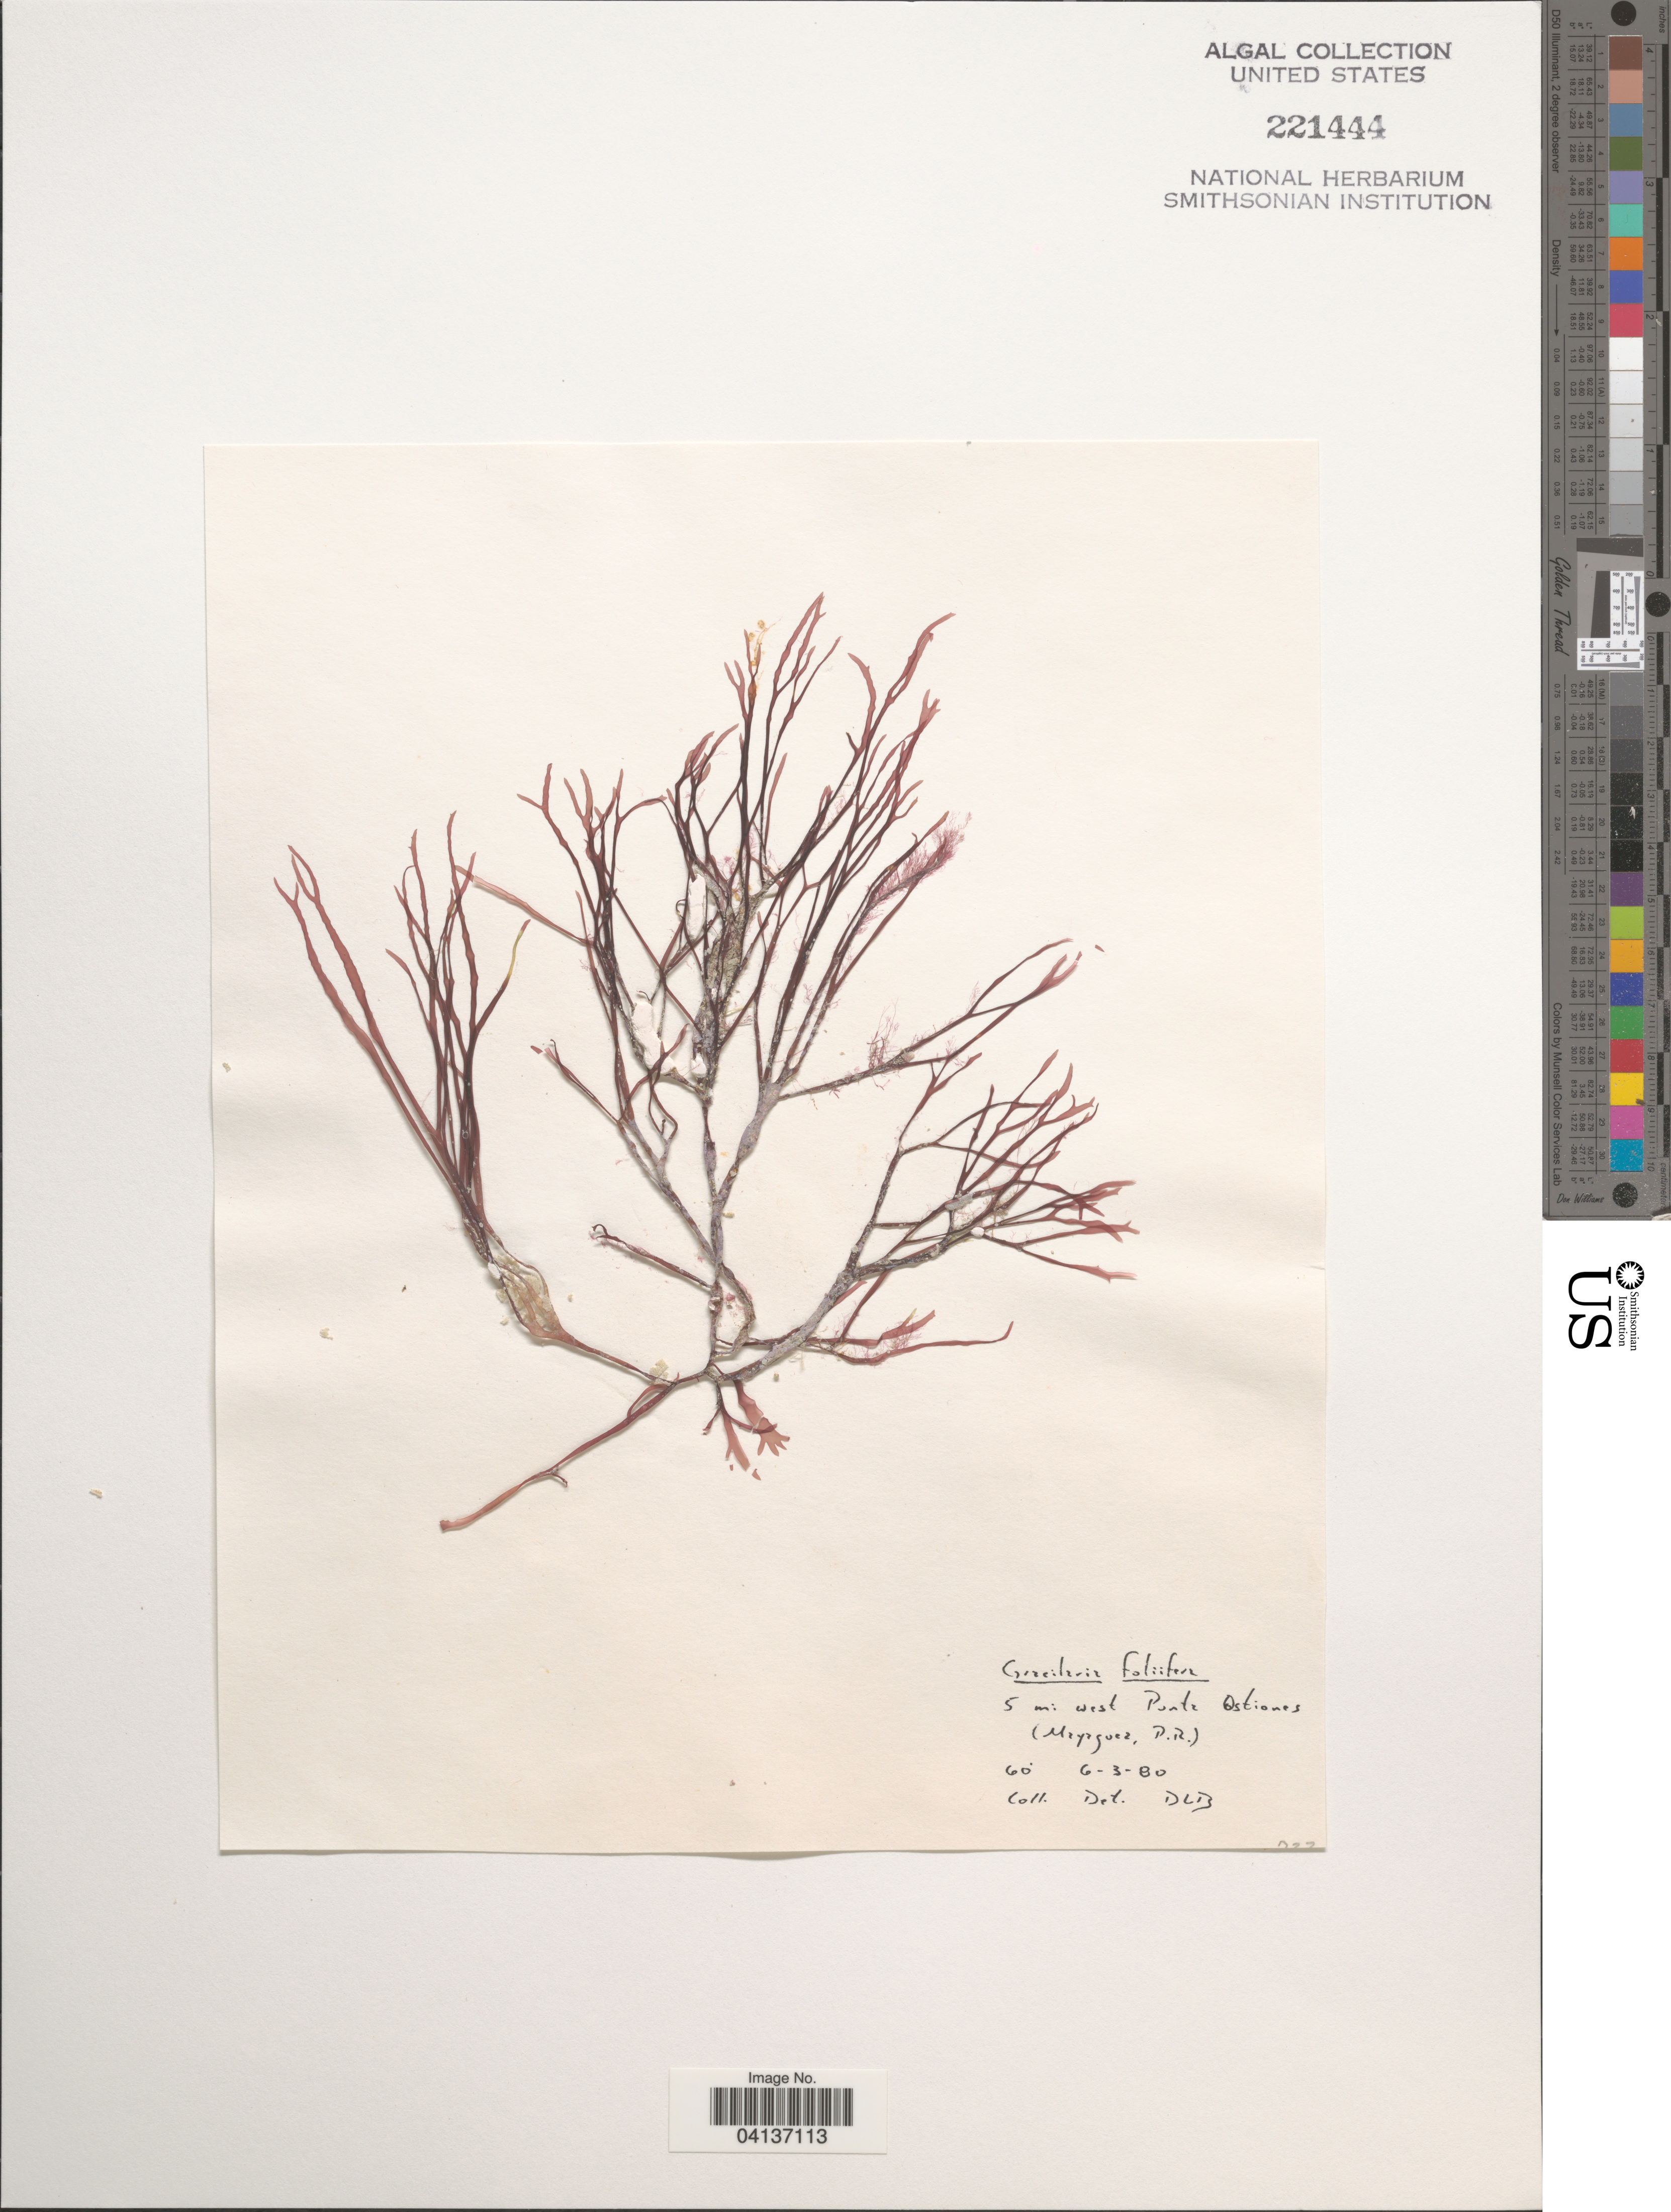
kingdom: Plantae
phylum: Rhodophyta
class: Florideophyceae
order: Gracilariales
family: Gracilariaceae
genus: Gracilaria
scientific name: Gracilaria foliifera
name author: (Forssk.) Børgesen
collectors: D. L. B.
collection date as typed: Transcribed d/m/y: 6/3/80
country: Puerto Rico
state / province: Mayagüez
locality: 5 mi west Punta Ostiones.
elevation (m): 18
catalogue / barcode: US 221444